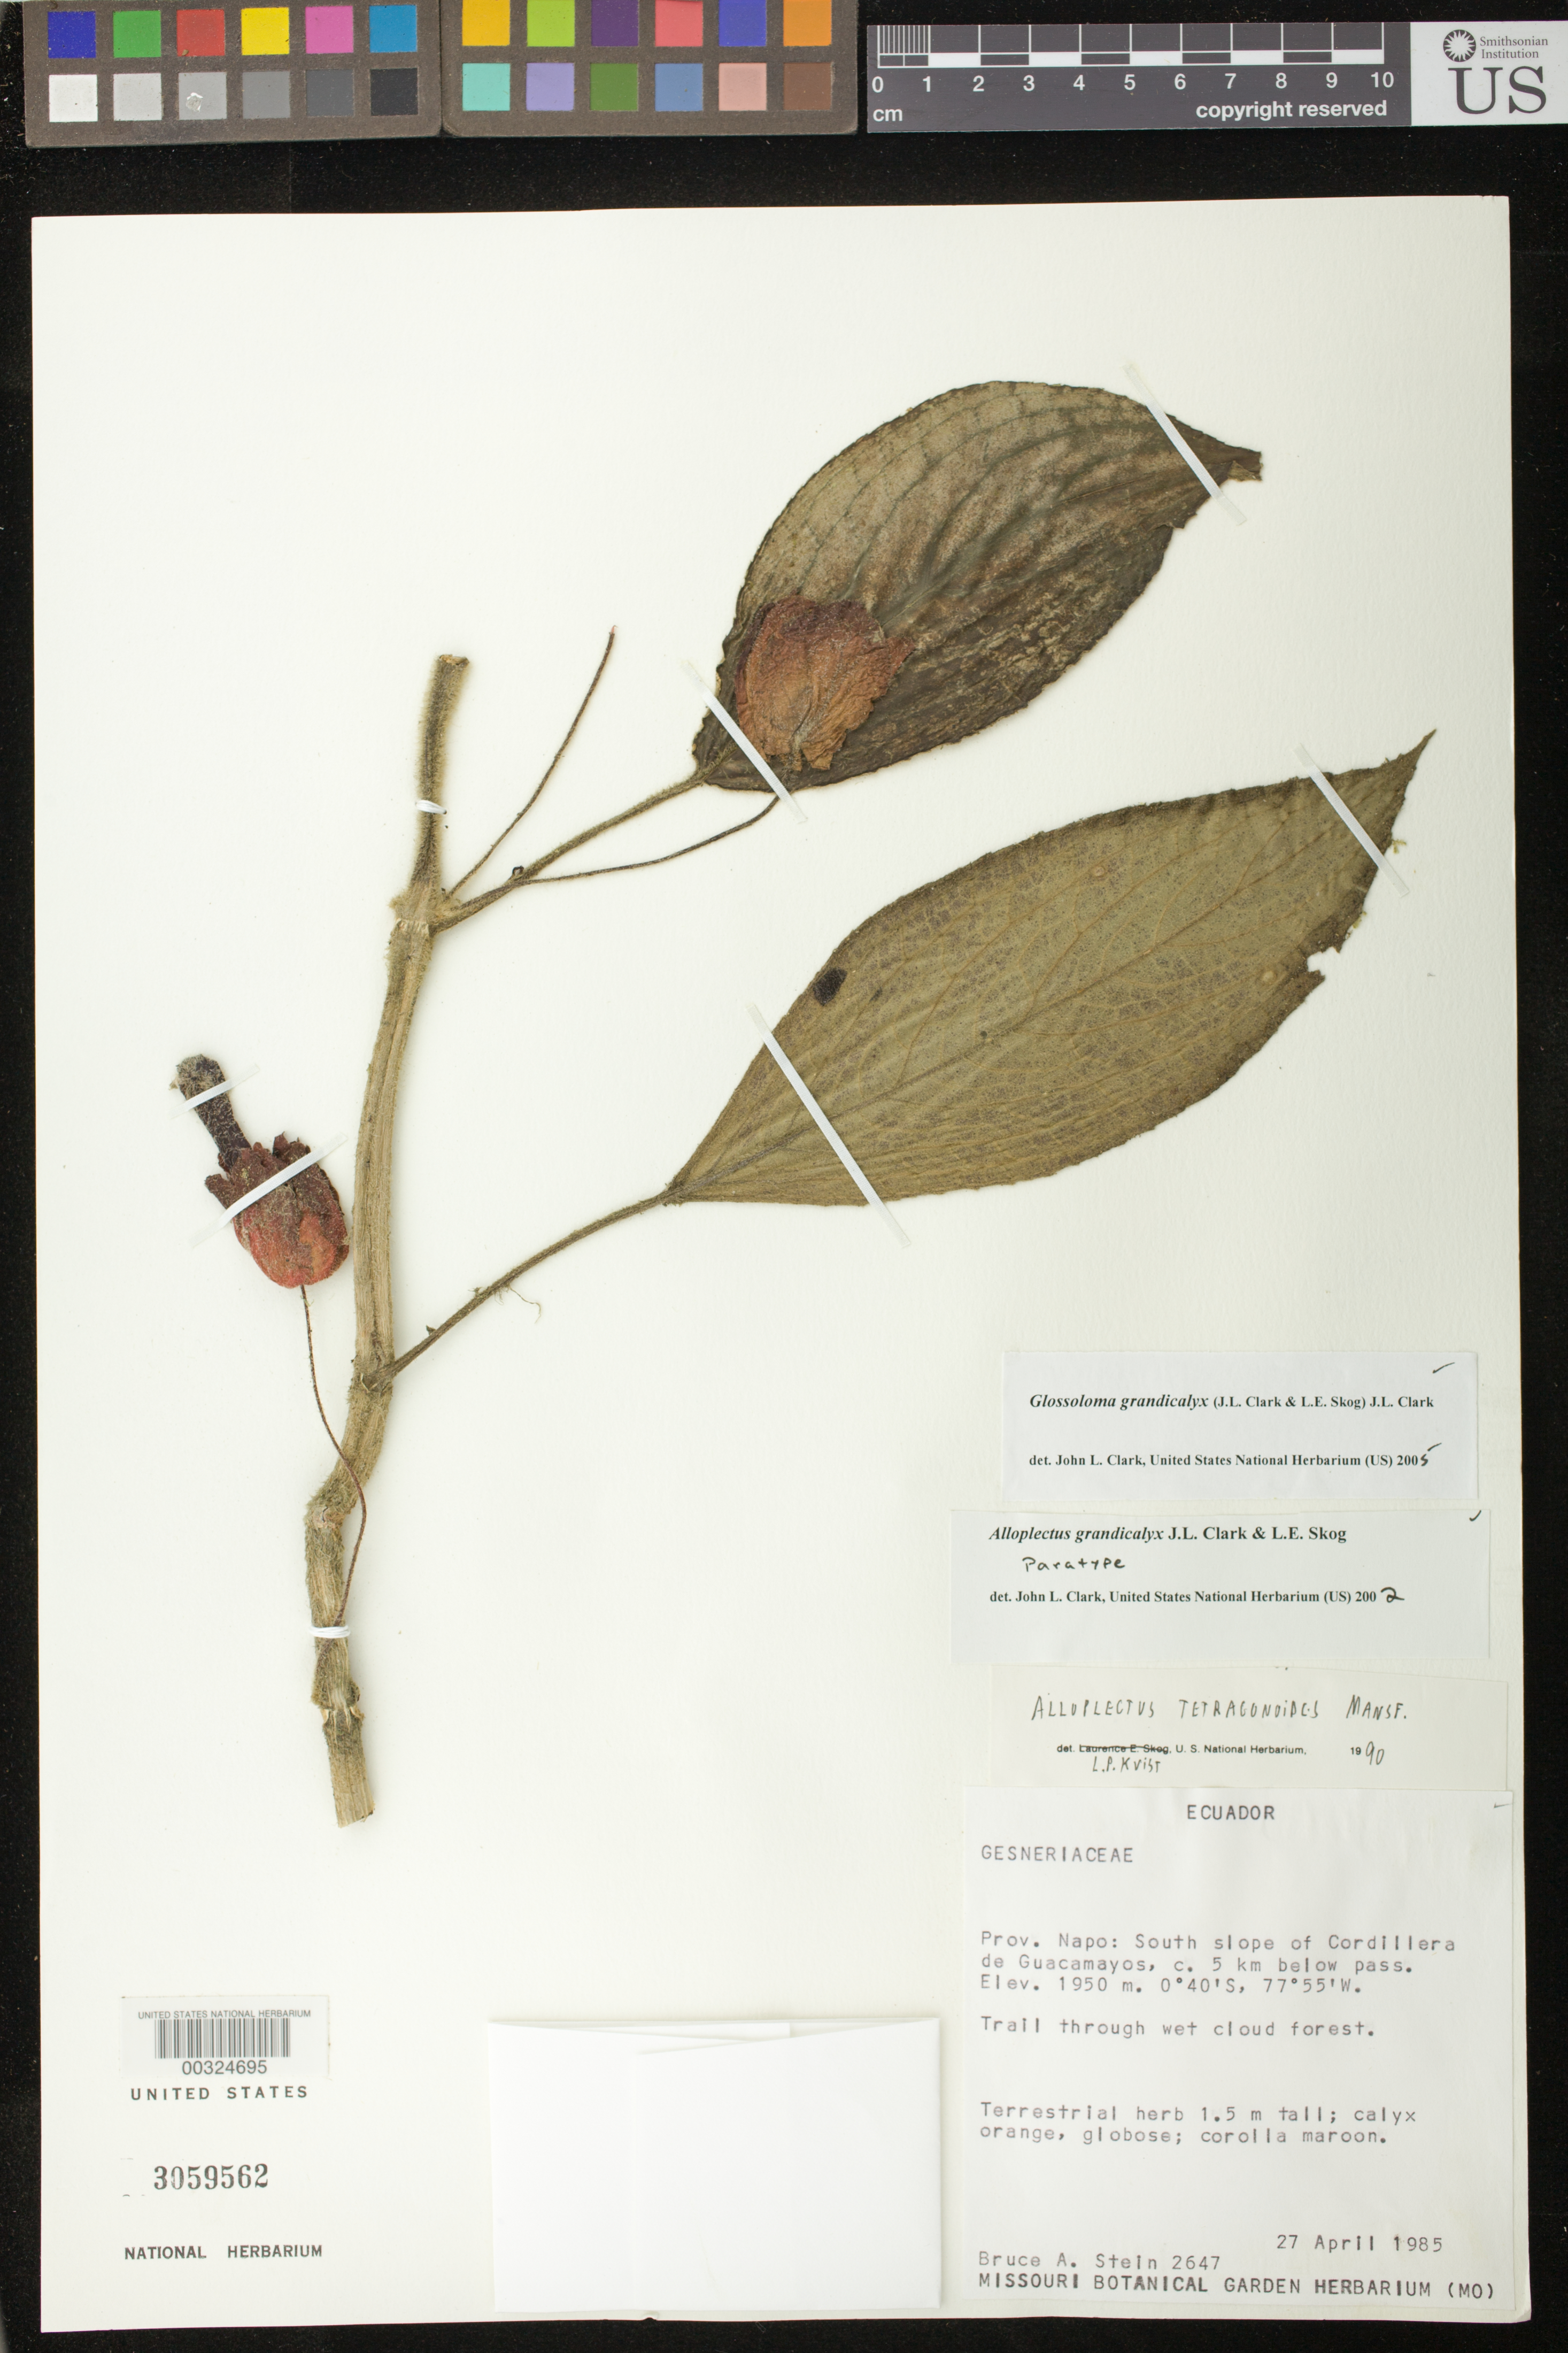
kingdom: Plantae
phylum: Tracheophyta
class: Magnoliopsida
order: Lamiales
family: Gesneriaceae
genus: Glossoloma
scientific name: Glossoloma grandicalyx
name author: (J.L. Clark & L.E. Skog) J.L. Clark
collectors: B. A. Stein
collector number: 2647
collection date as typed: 27 Apr 1985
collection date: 1985-04-27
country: Ecuador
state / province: Napo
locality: South slope of Cordillera de Guacamayos, C 5 km below pass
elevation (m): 1950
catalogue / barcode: US 3059562